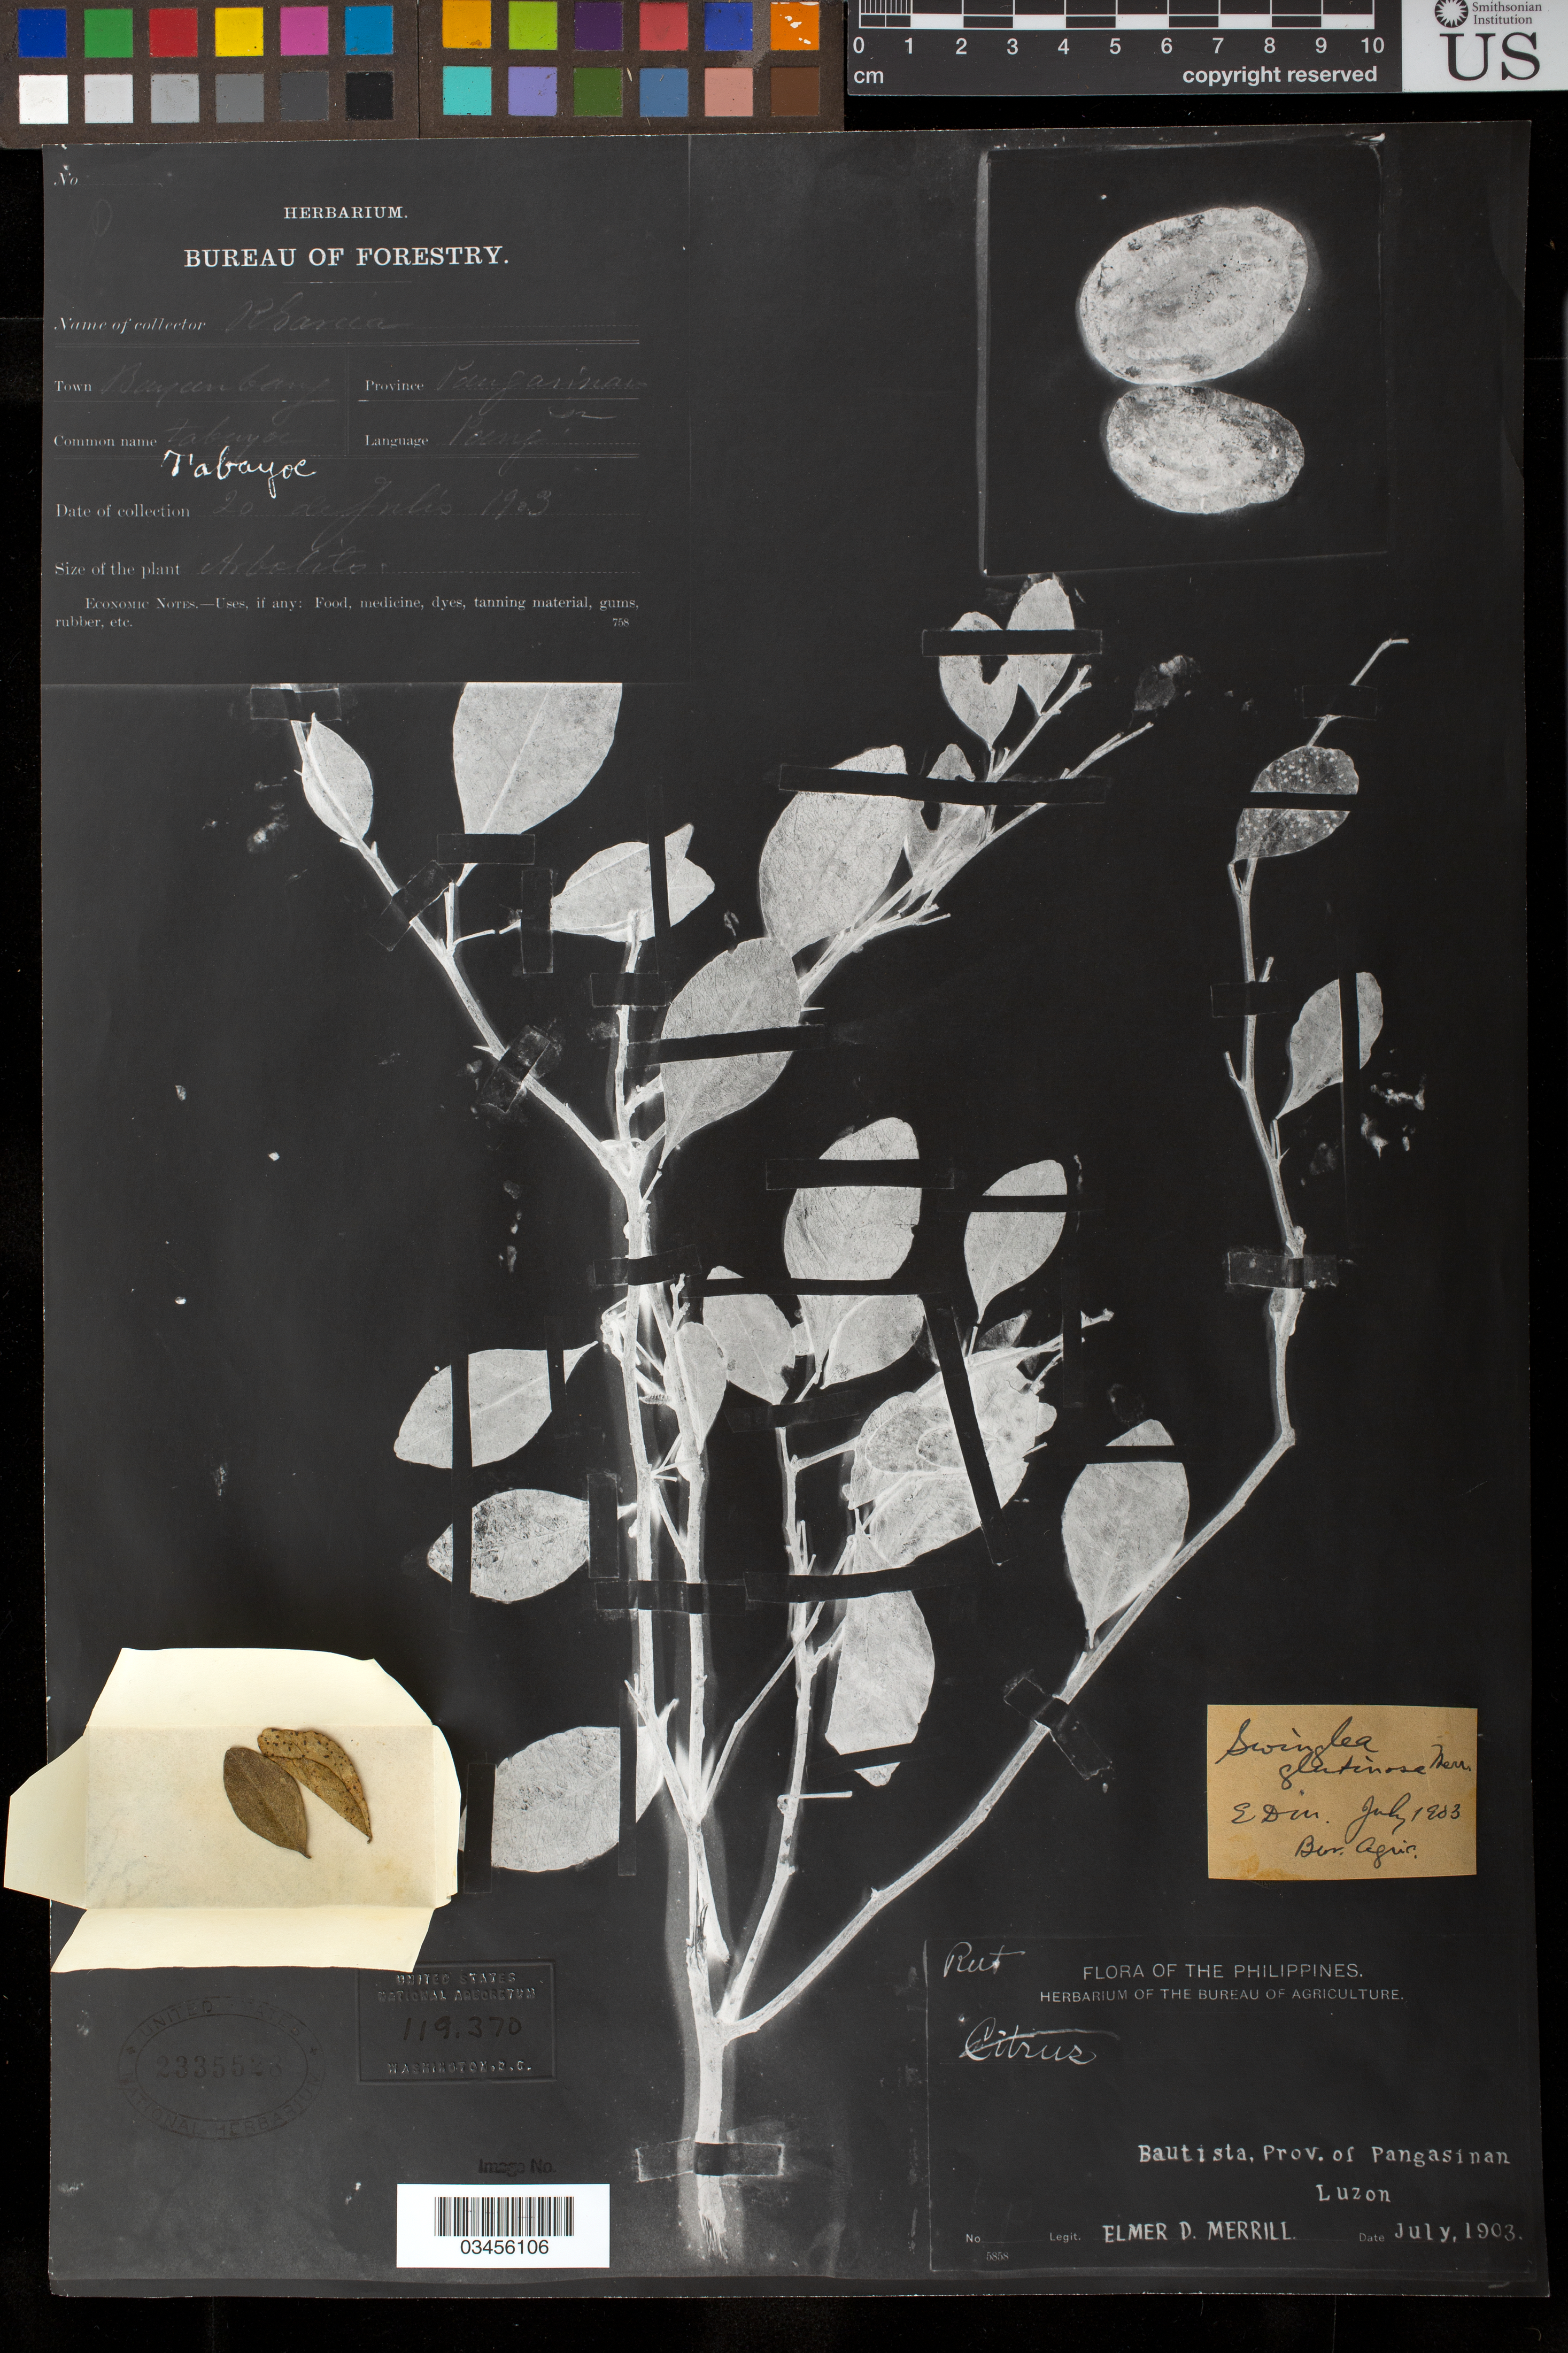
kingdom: Plantae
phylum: Tracheophyta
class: Magnoliopsida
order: Sapindales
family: Rutaceae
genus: Swinglea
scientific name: Swinglea glutinosa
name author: (Blanco) Merr.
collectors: E. D. Merrill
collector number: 5858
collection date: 1903-07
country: Philippines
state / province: Ilocos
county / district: Pangasinan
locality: Bautista, Prov. of Pangasinan, Luzon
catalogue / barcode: US 23355528